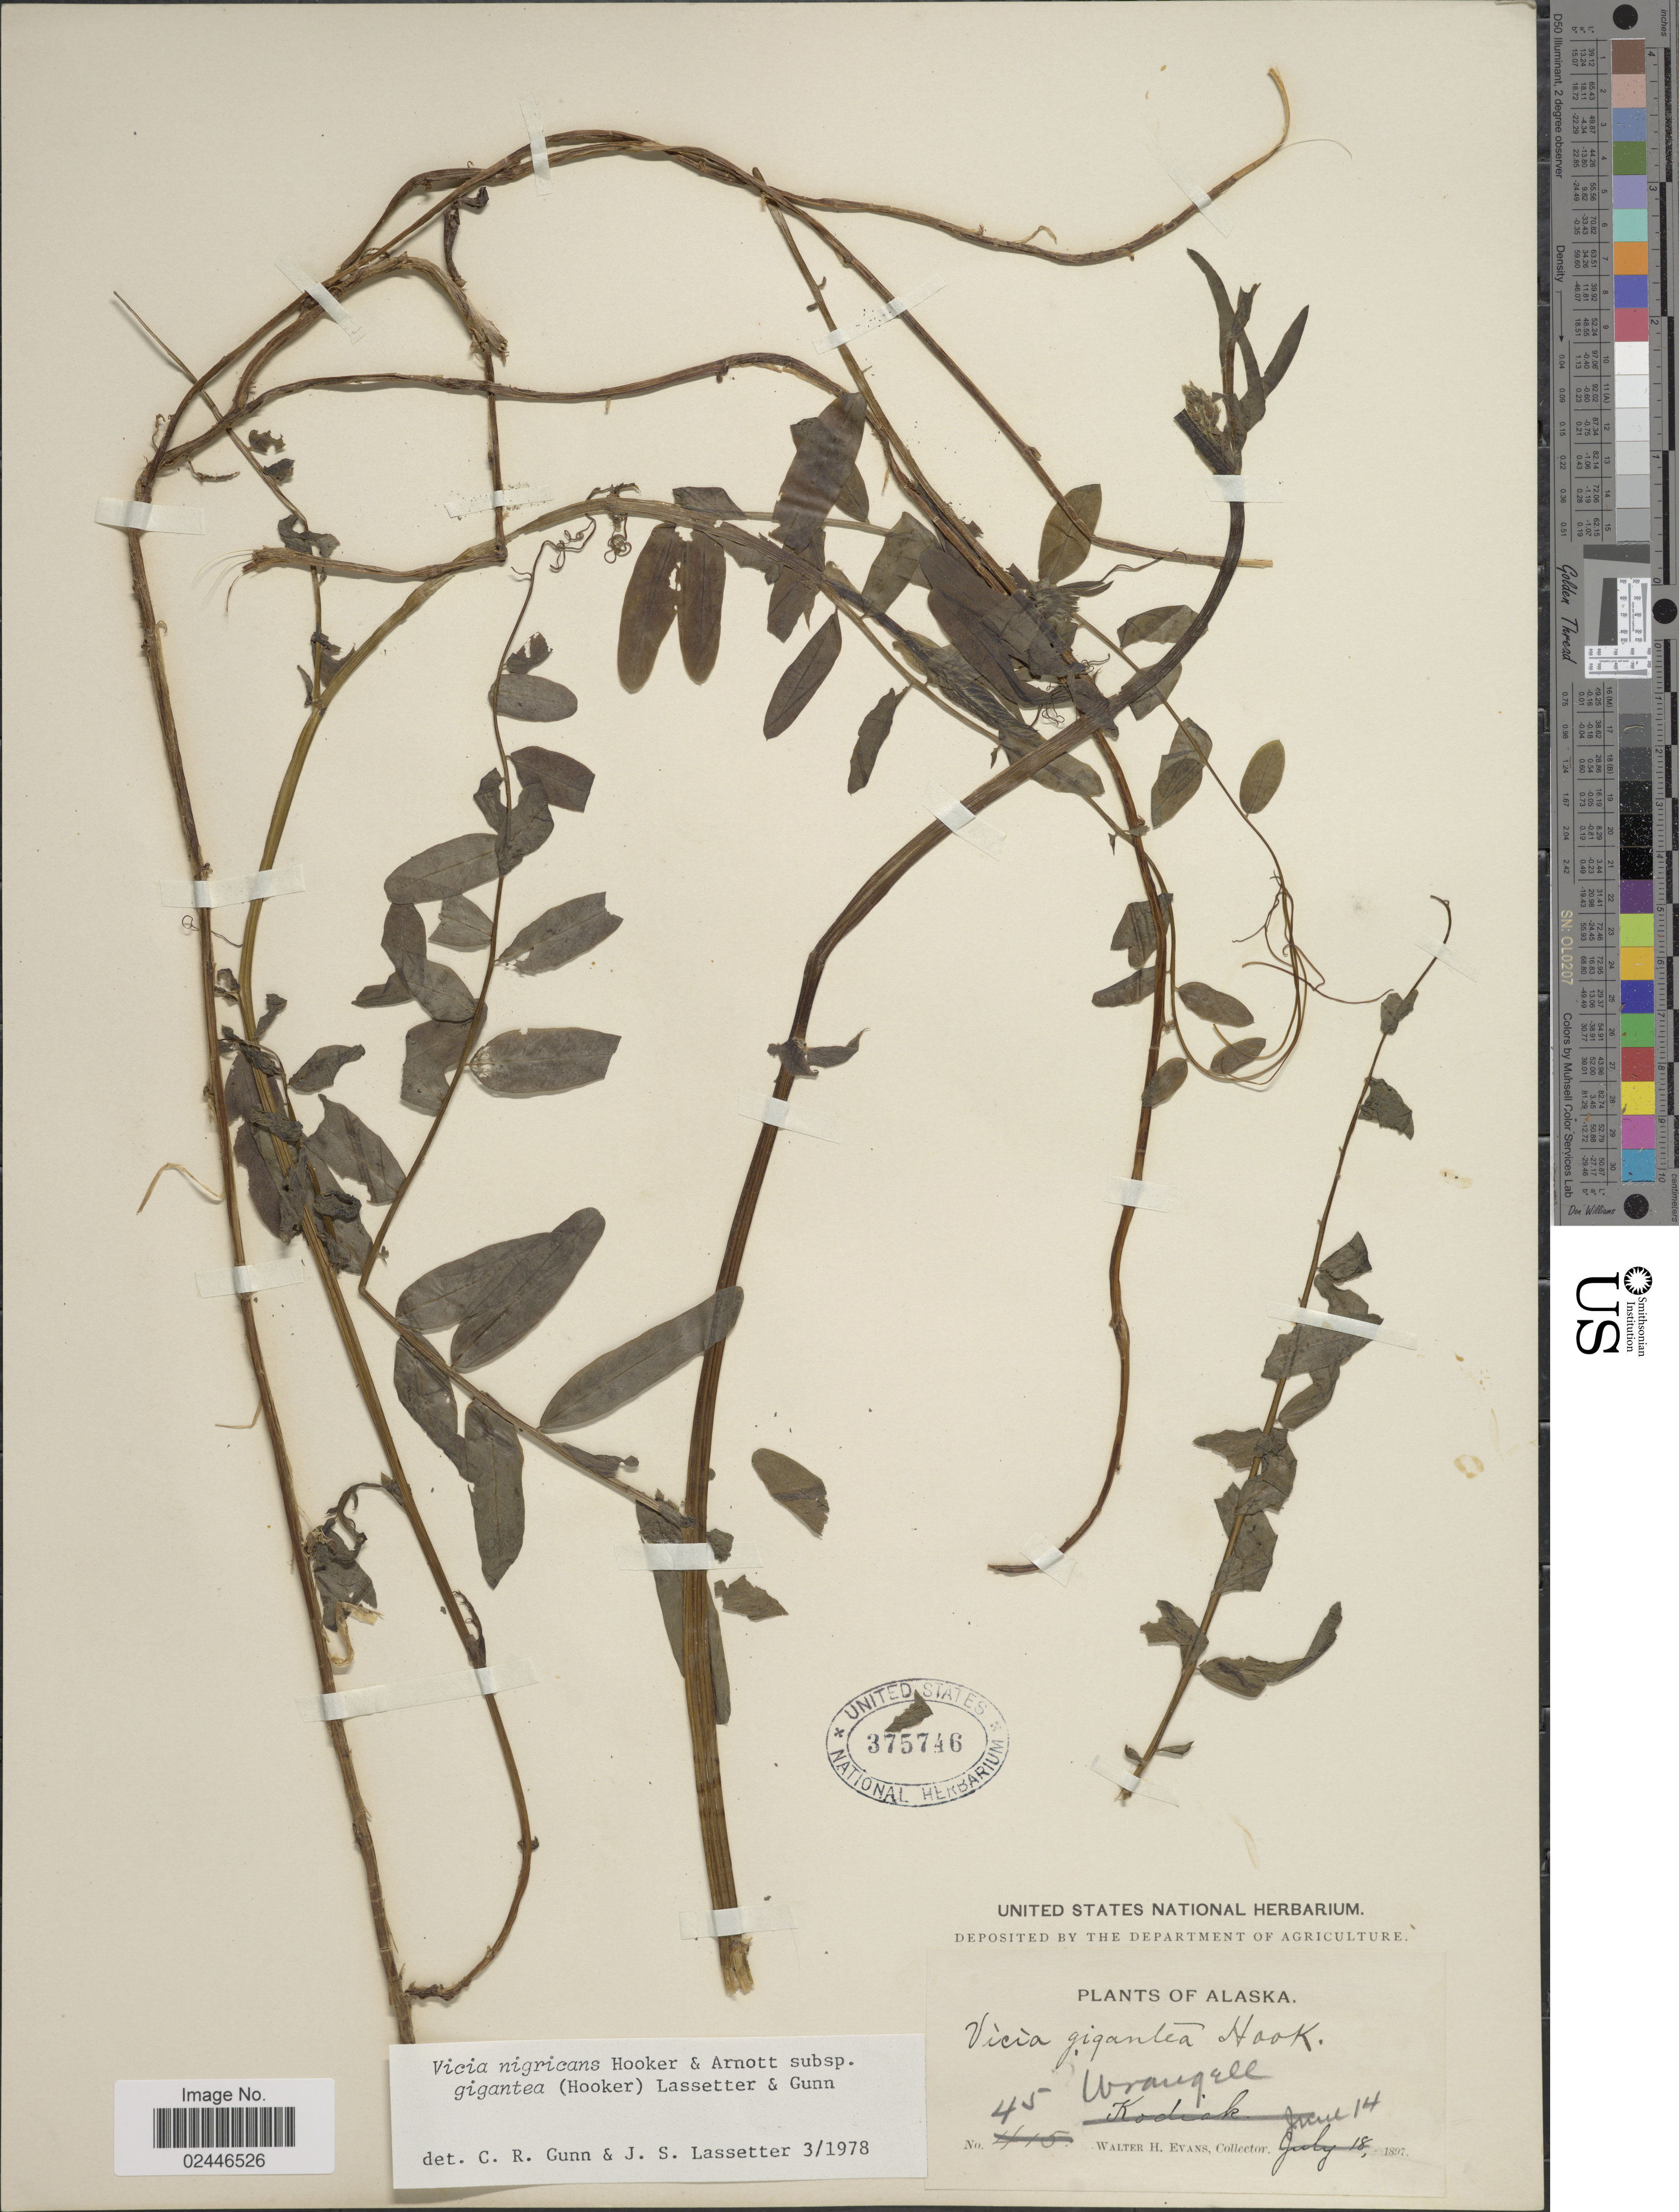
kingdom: Plantae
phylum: Tracheophyta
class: Magnoliopsida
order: Fabales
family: Fabaceae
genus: Vicia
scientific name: Vicia nigricans subsp. gigantea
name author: Hook. & Arn.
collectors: W. H. Evans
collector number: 45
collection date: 1897-06-14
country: United States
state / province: Alaska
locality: Wrangell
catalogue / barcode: US 375746